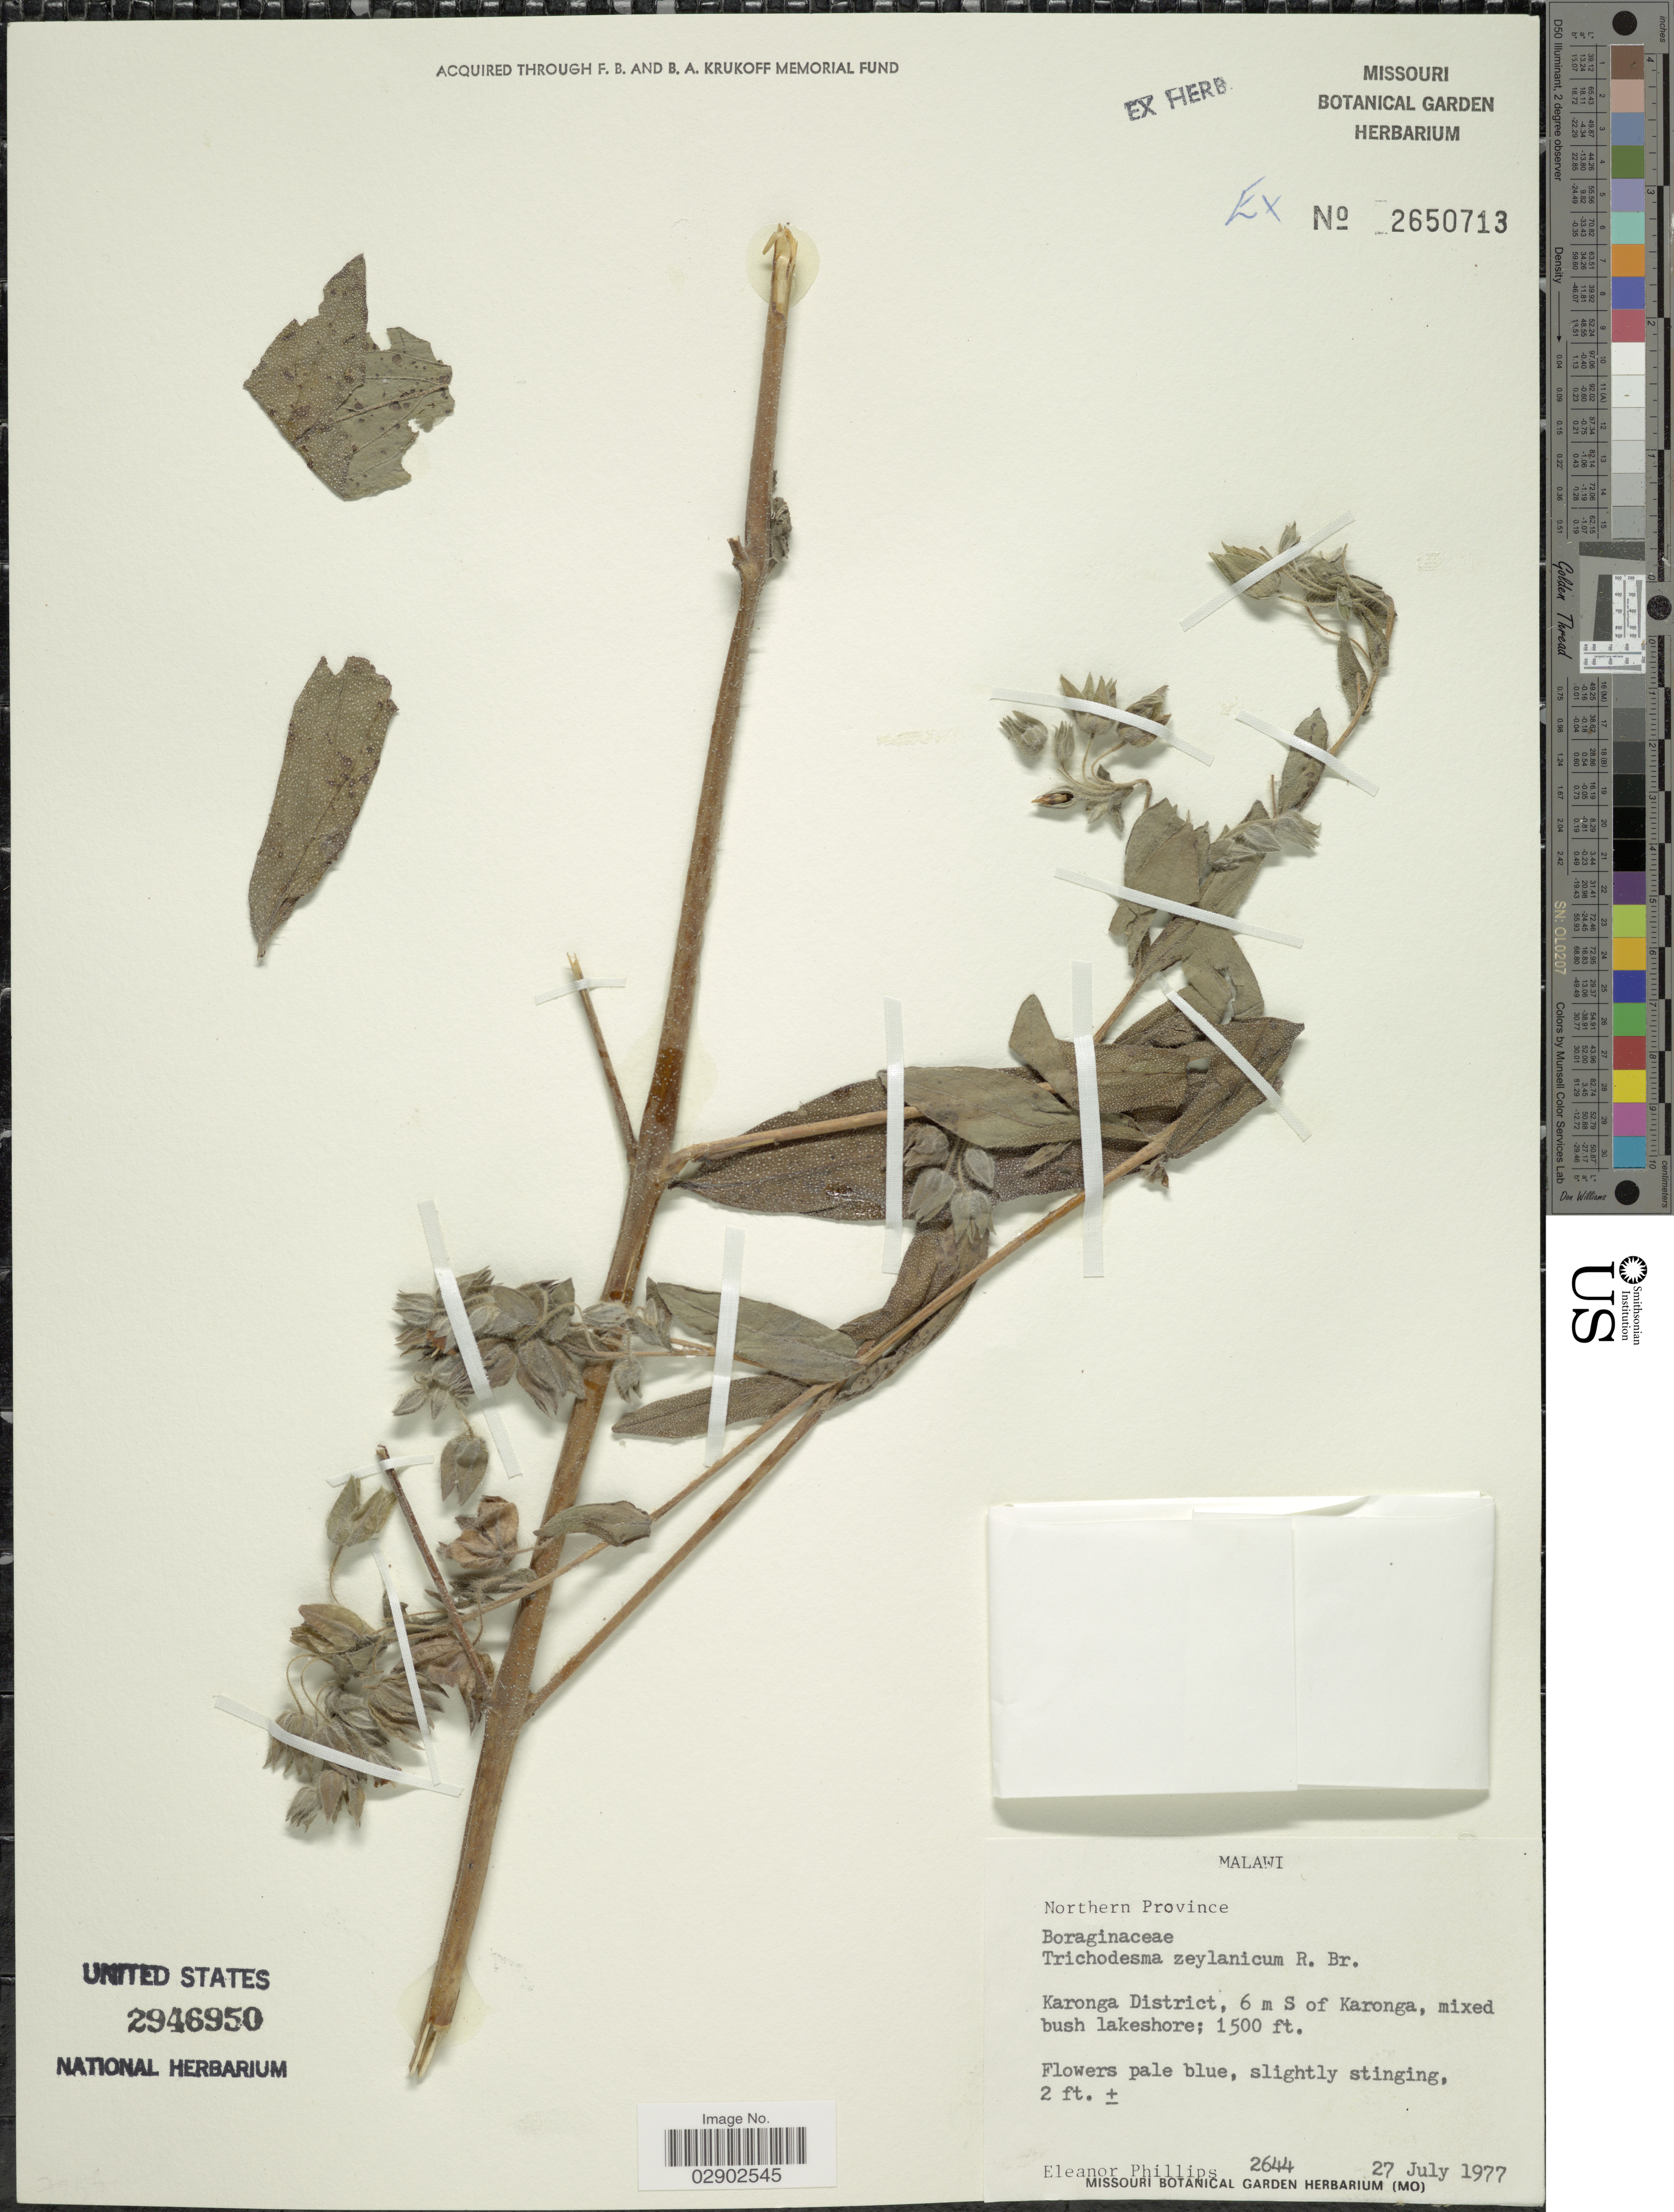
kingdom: Plantae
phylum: Tracheophyta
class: Magnoliopsida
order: Boraginales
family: Boraginaceae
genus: Trichodesma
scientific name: Trichodesma zeylanicum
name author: (Burm. f.) R. Br.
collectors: E. Phillips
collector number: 2644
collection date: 1977-07-27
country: Malawi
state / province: Northern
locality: Karonga District, 6 m S of Karonga.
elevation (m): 457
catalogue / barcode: US 2946950